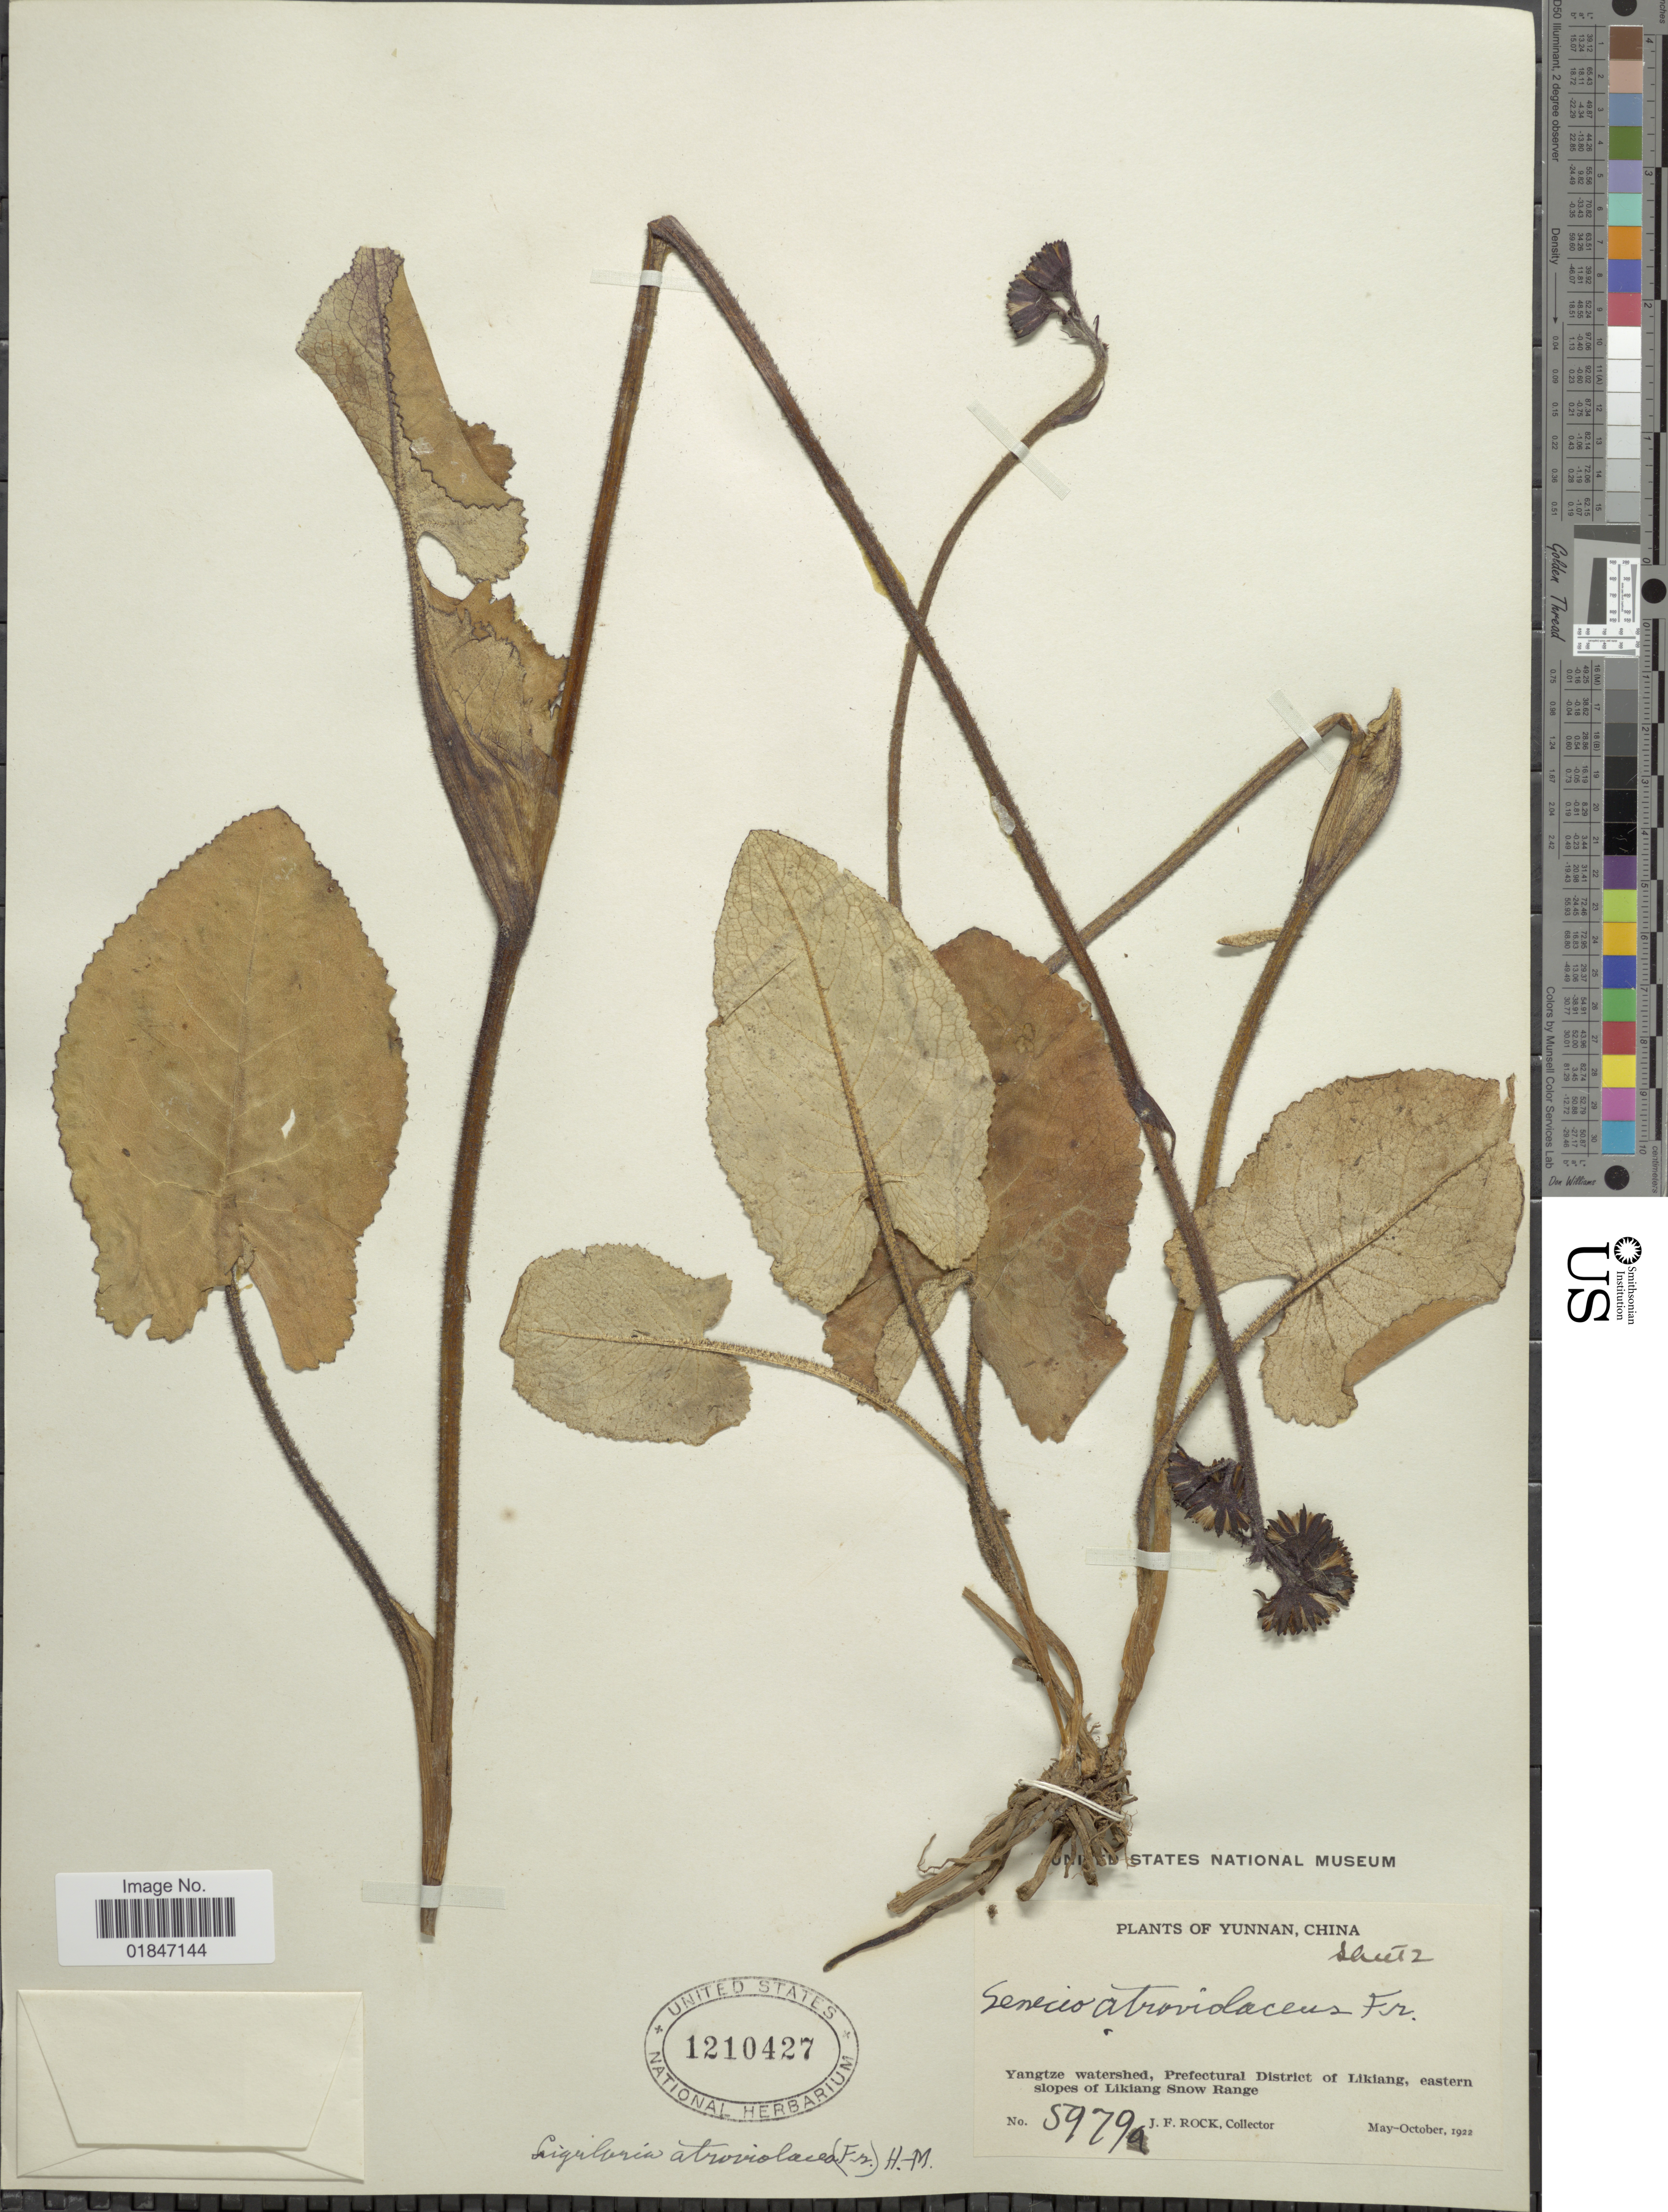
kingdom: Plantae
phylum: Tracheophyta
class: Magnoliopsida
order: Asterales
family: Asteraceae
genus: Ligularia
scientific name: Ligularia atroviolacea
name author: (Franch.) Hand.-Mazz.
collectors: J. Rock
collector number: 5979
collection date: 1922-05/1922-10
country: China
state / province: Yunnan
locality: Yangtze watershed, Prefectual District of Likiang, eastern slopes of Likiang Snow Range. Nguluke. Yunnan, China.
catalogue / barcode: US 1210427